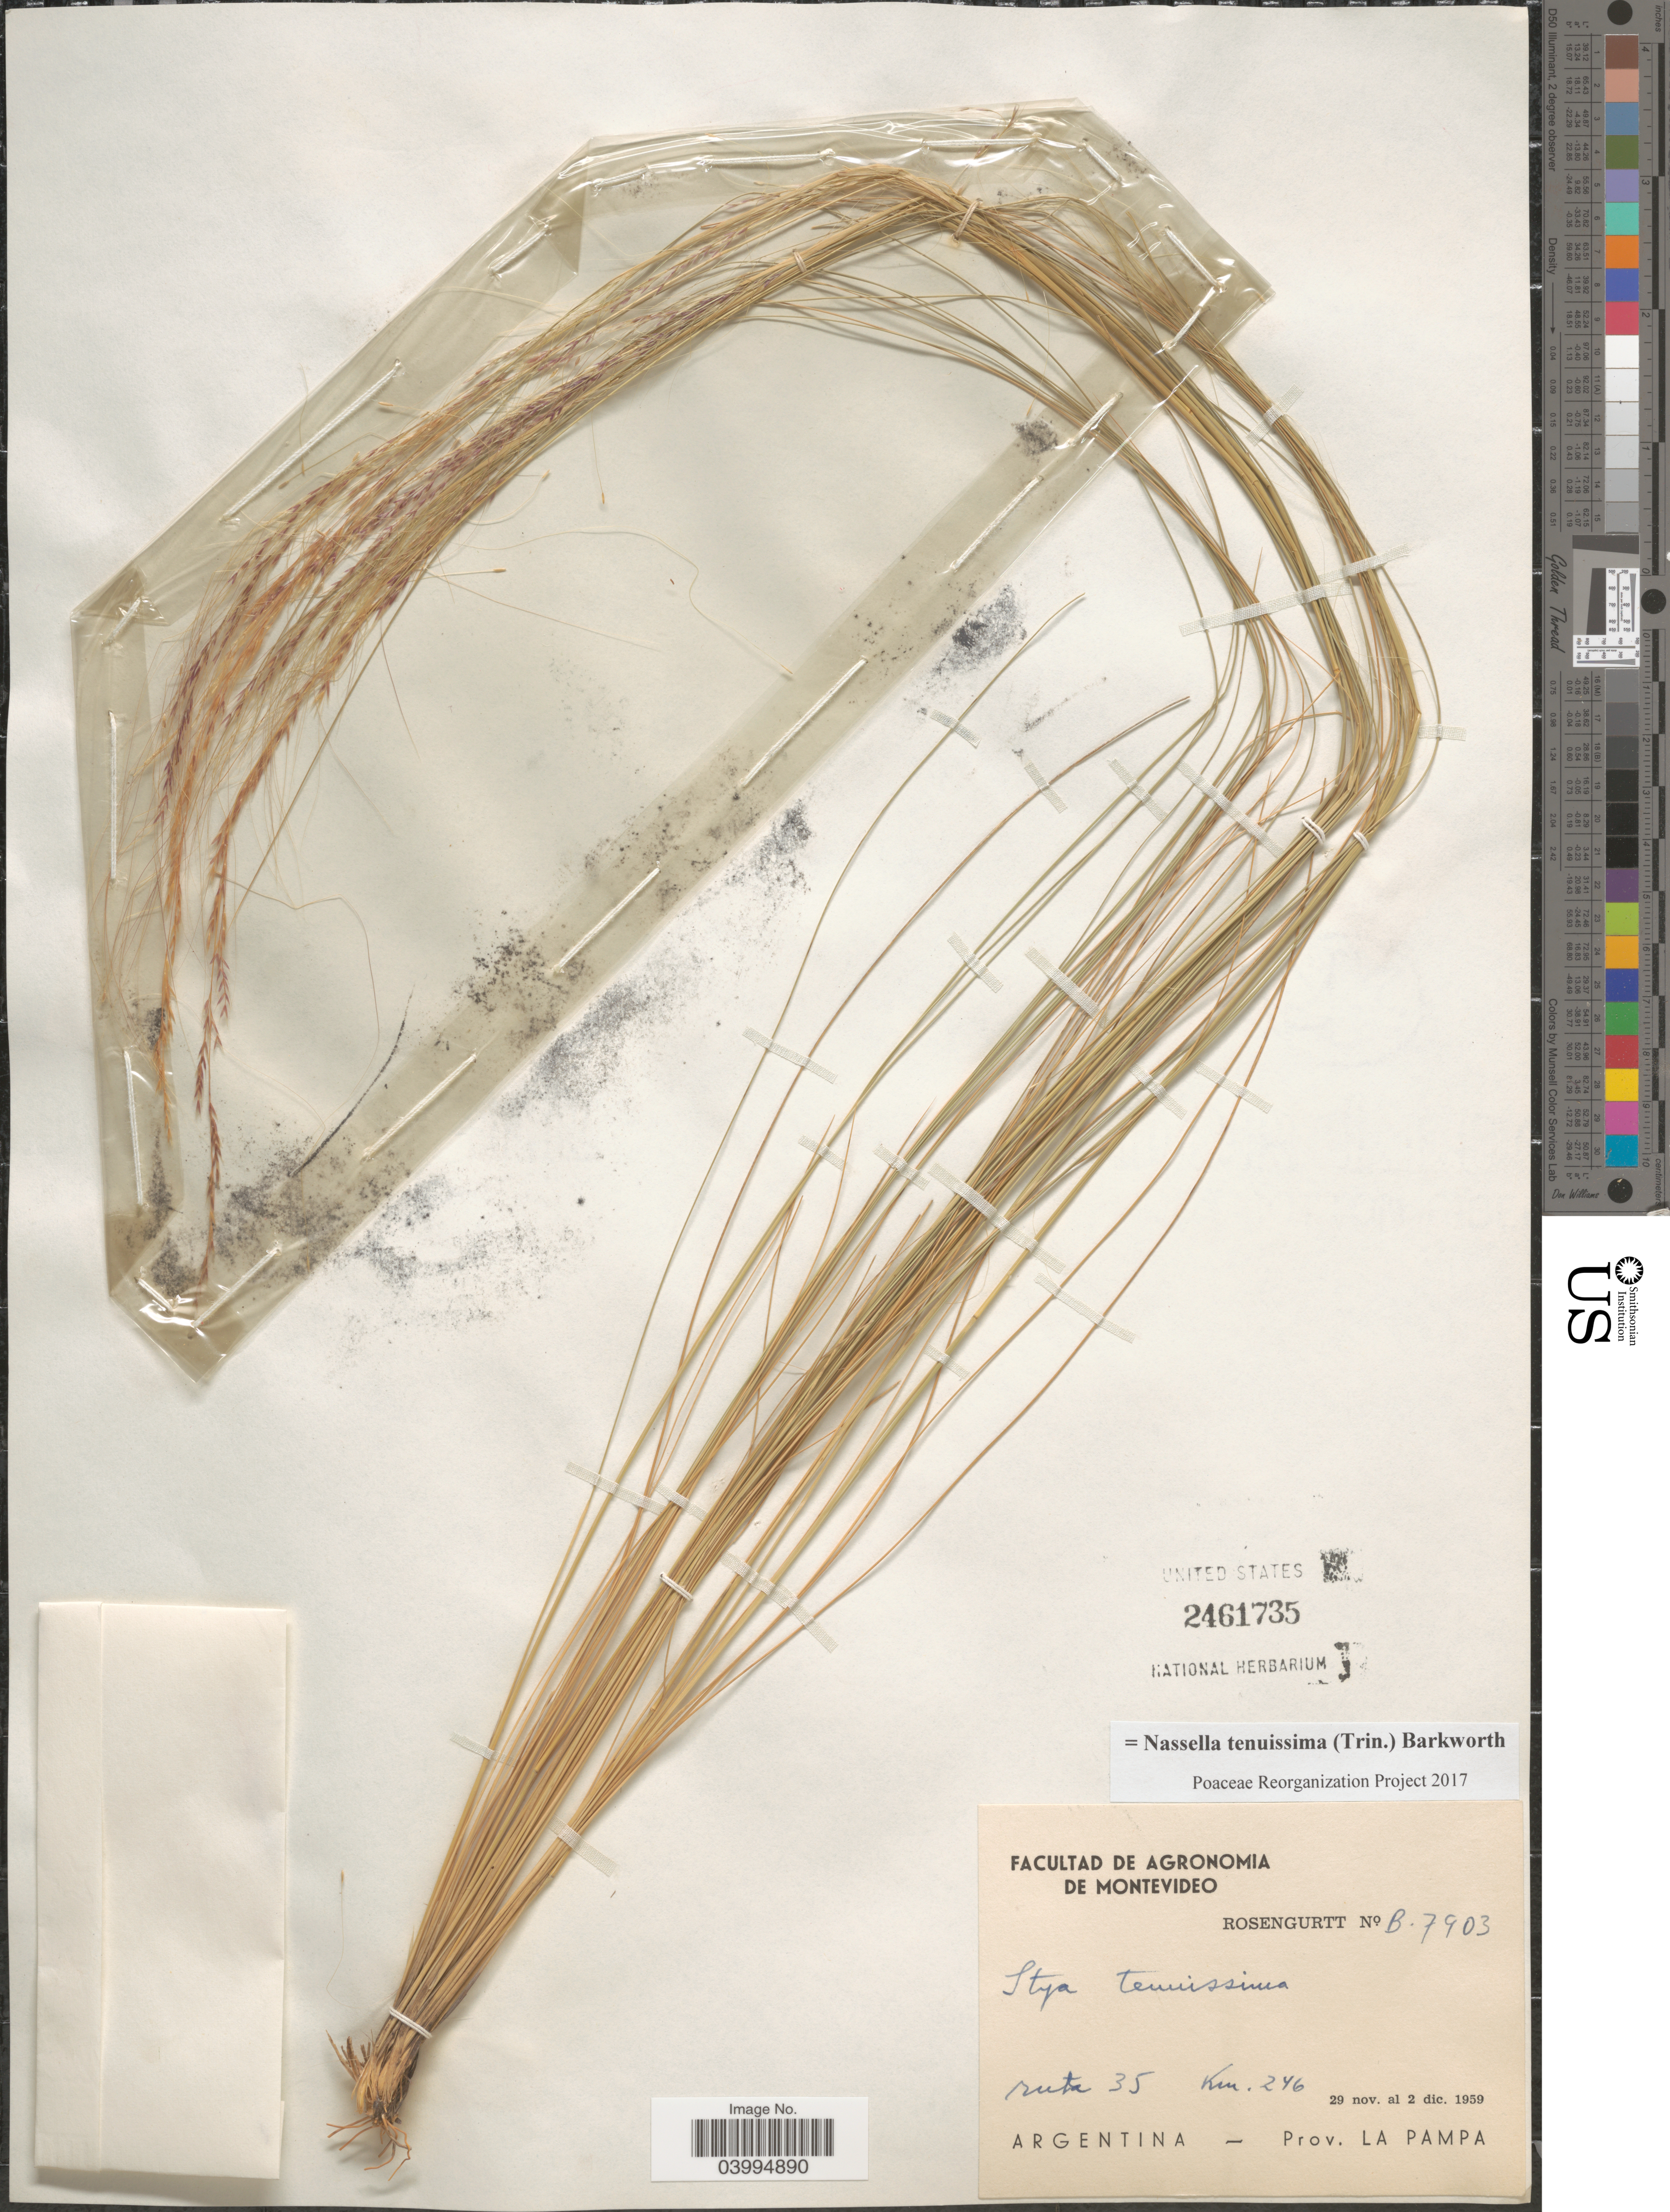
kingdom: Plantae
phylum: Tracheophyta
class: Liliopsida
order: Poales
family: Poaceae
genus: Nassella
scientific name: Nassella tenuissima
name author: (Trin.) Barkworth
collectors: Rosengurtt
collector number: B 7903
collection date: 1959-11-29/1959-12-02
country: Argentina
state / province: La Pampa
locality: Ruta 35 Km. 246.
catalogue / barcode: US 2461735